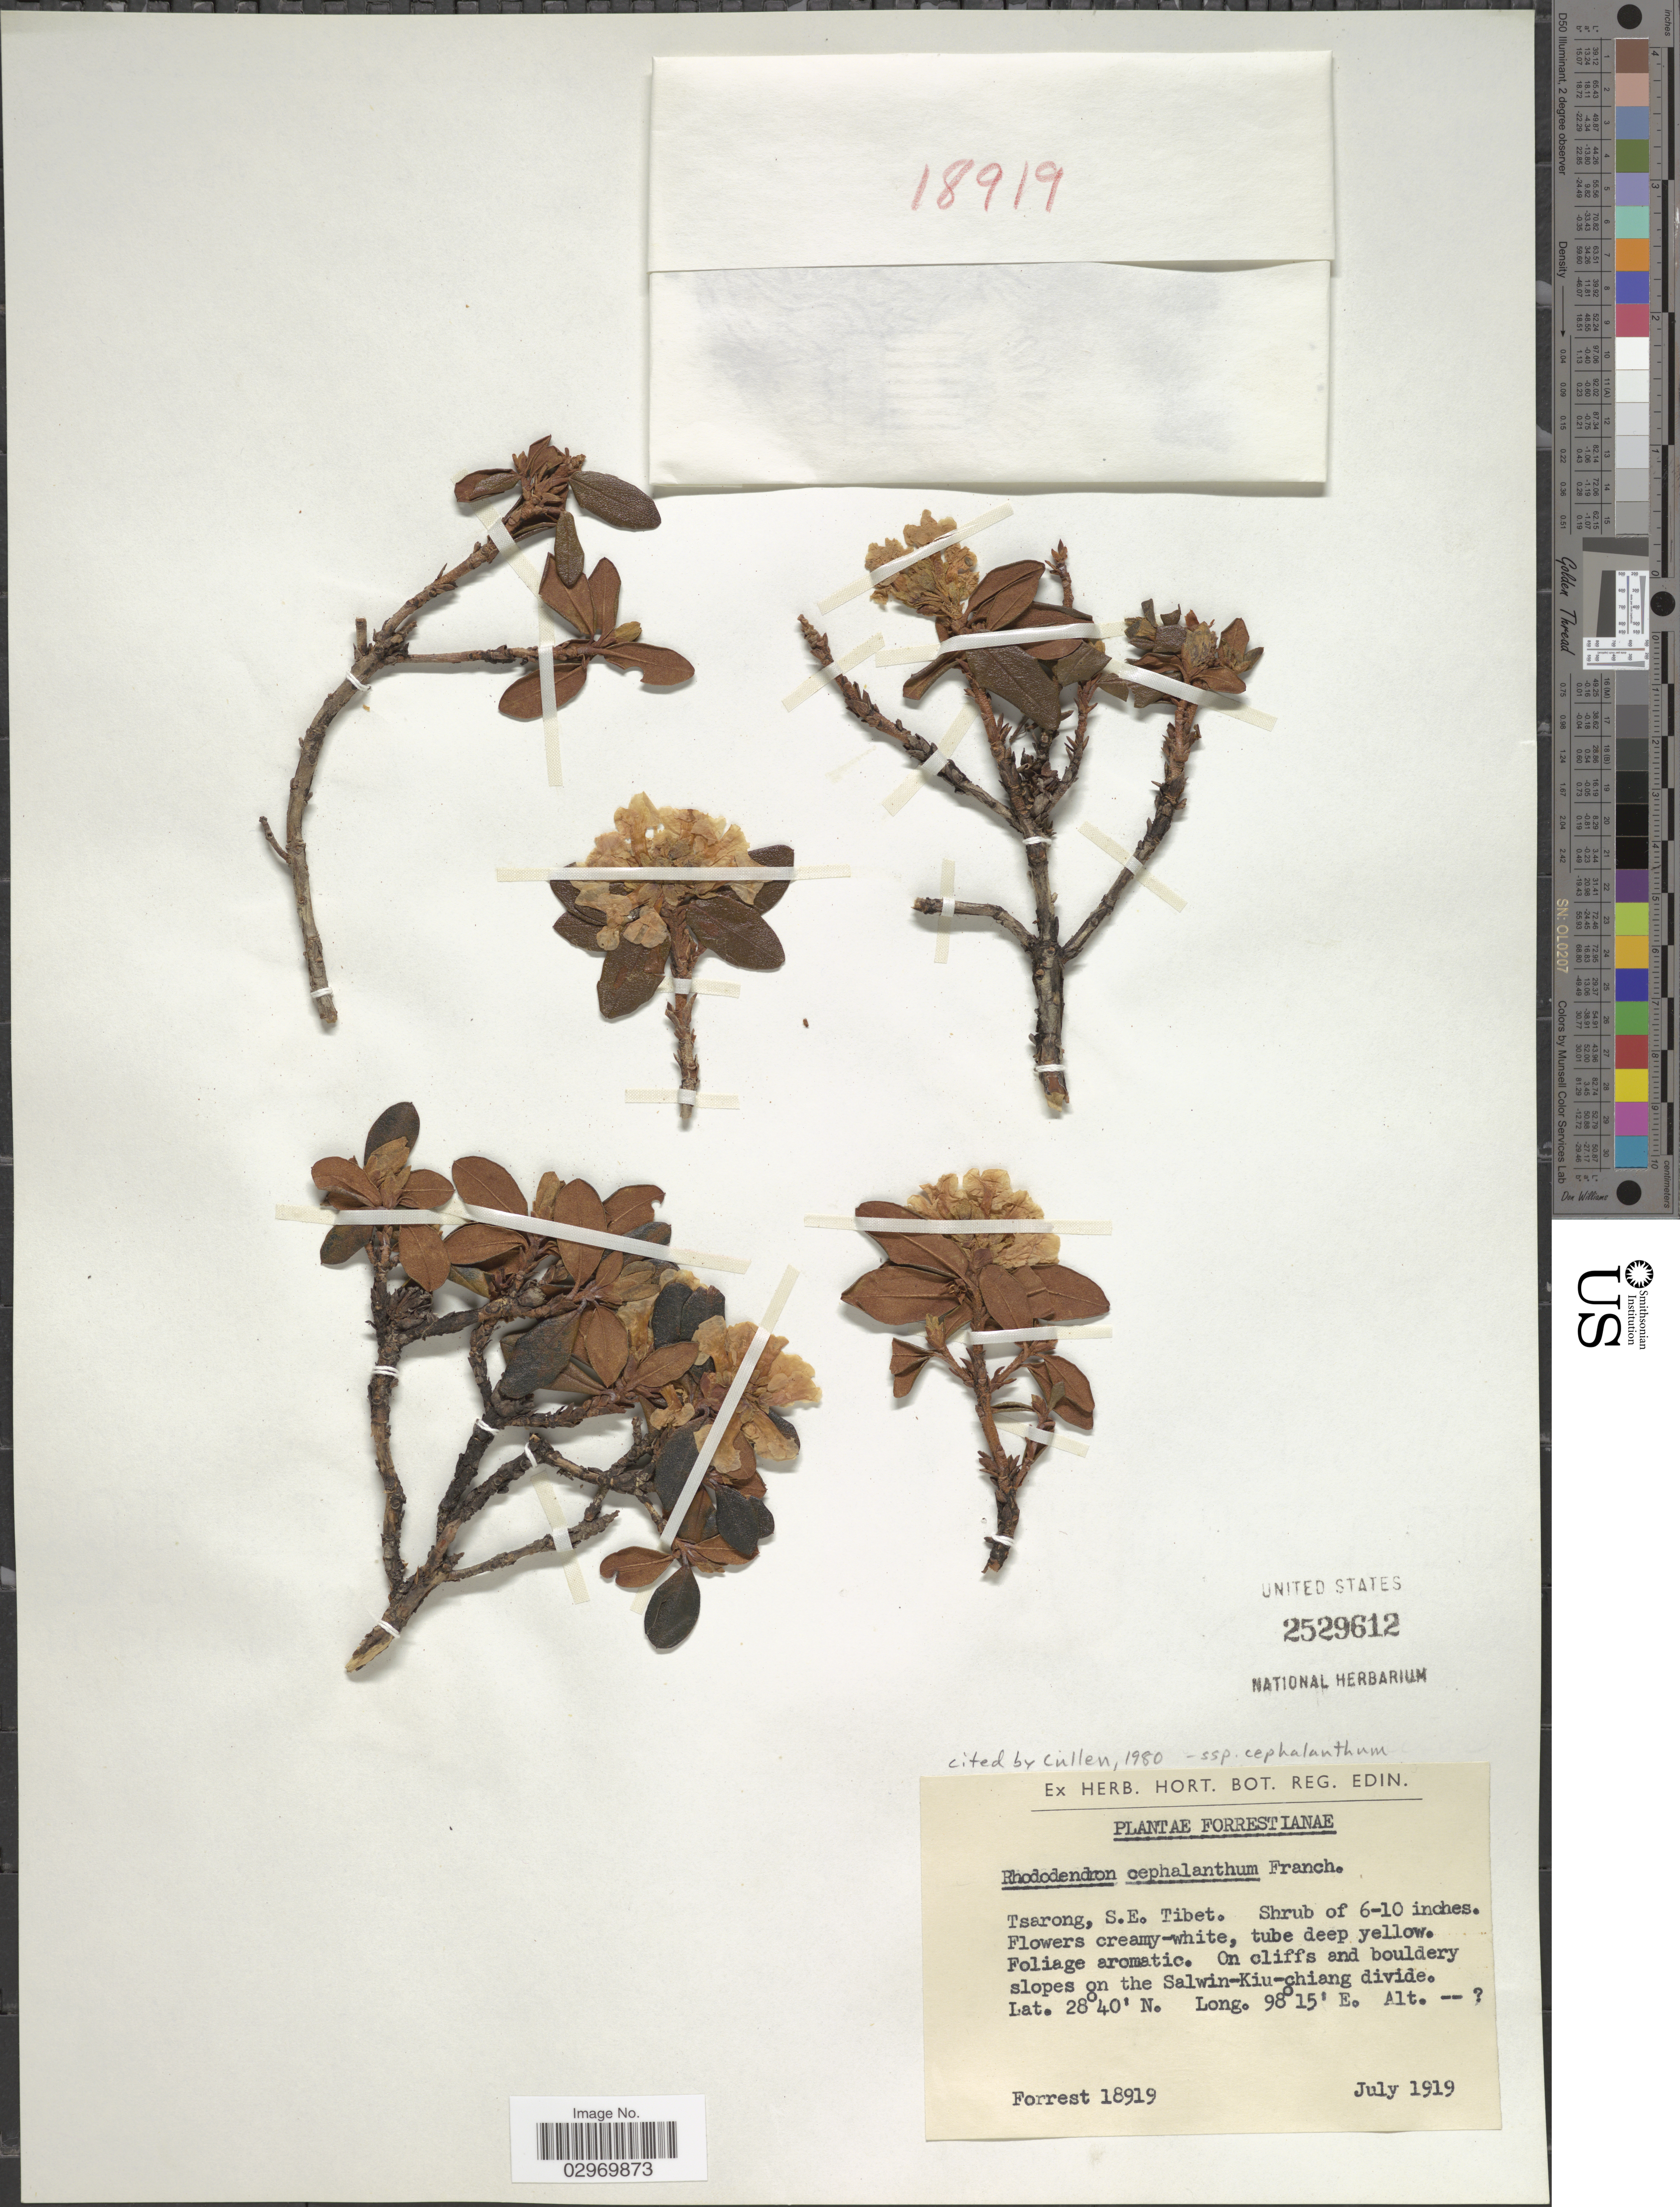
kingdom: Plantae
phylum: Tracheophyta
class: Magnoliopsida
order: Ericales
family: Ericaceae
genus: Rhododendron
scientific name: Rhododendron cephalanthum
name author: Franch.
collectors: -. Forrest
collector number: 18919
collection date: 1919-07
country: China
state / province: Xizang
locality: Tsarong, S.E. Tibet, on cliffs and bouldery slopes on the Salwin-Kiu-chiang divide.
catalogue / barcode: US 2529612